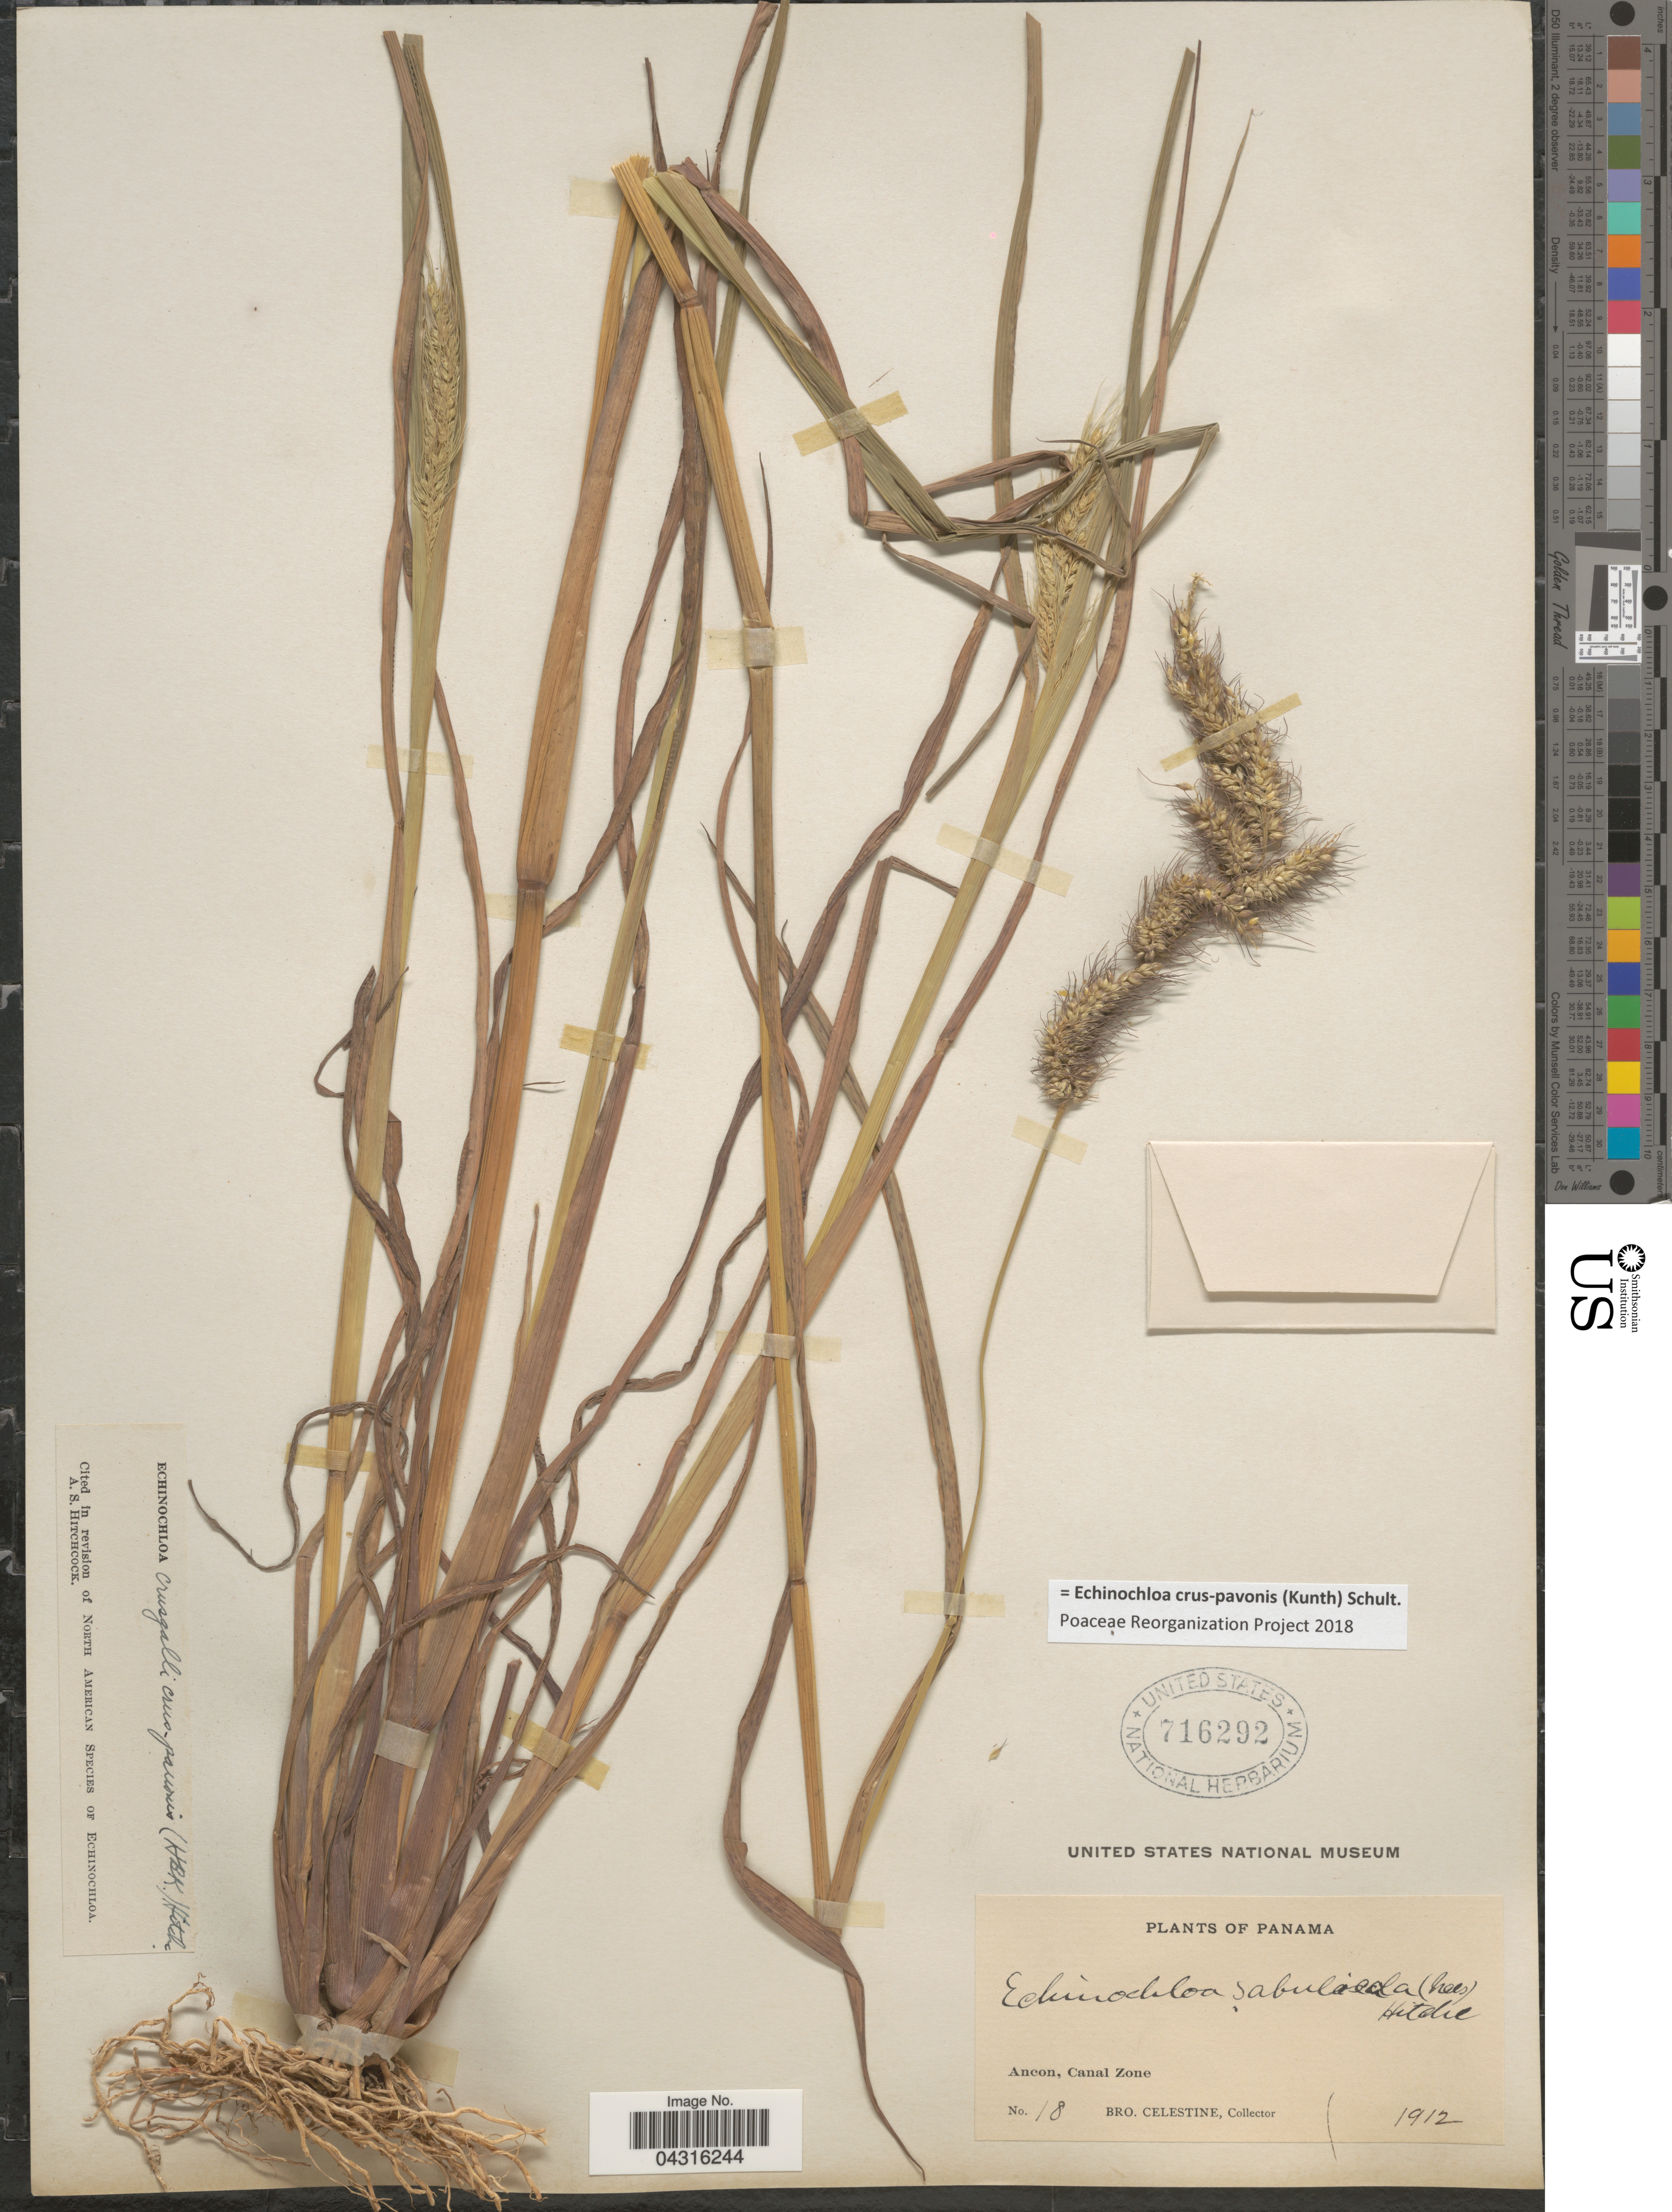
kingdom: Plantae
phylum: Tracheophyta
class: Liliopsida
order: Poales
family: Poaceae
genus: Echinochloa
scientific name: Echinochloa crus-pavonis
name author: (Kunth) Schult.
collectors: B. Celestine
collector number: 18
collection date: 1912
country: Panama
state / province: Colón / Panamá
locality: Ancon, Canal Zone.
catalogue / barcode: US 716292